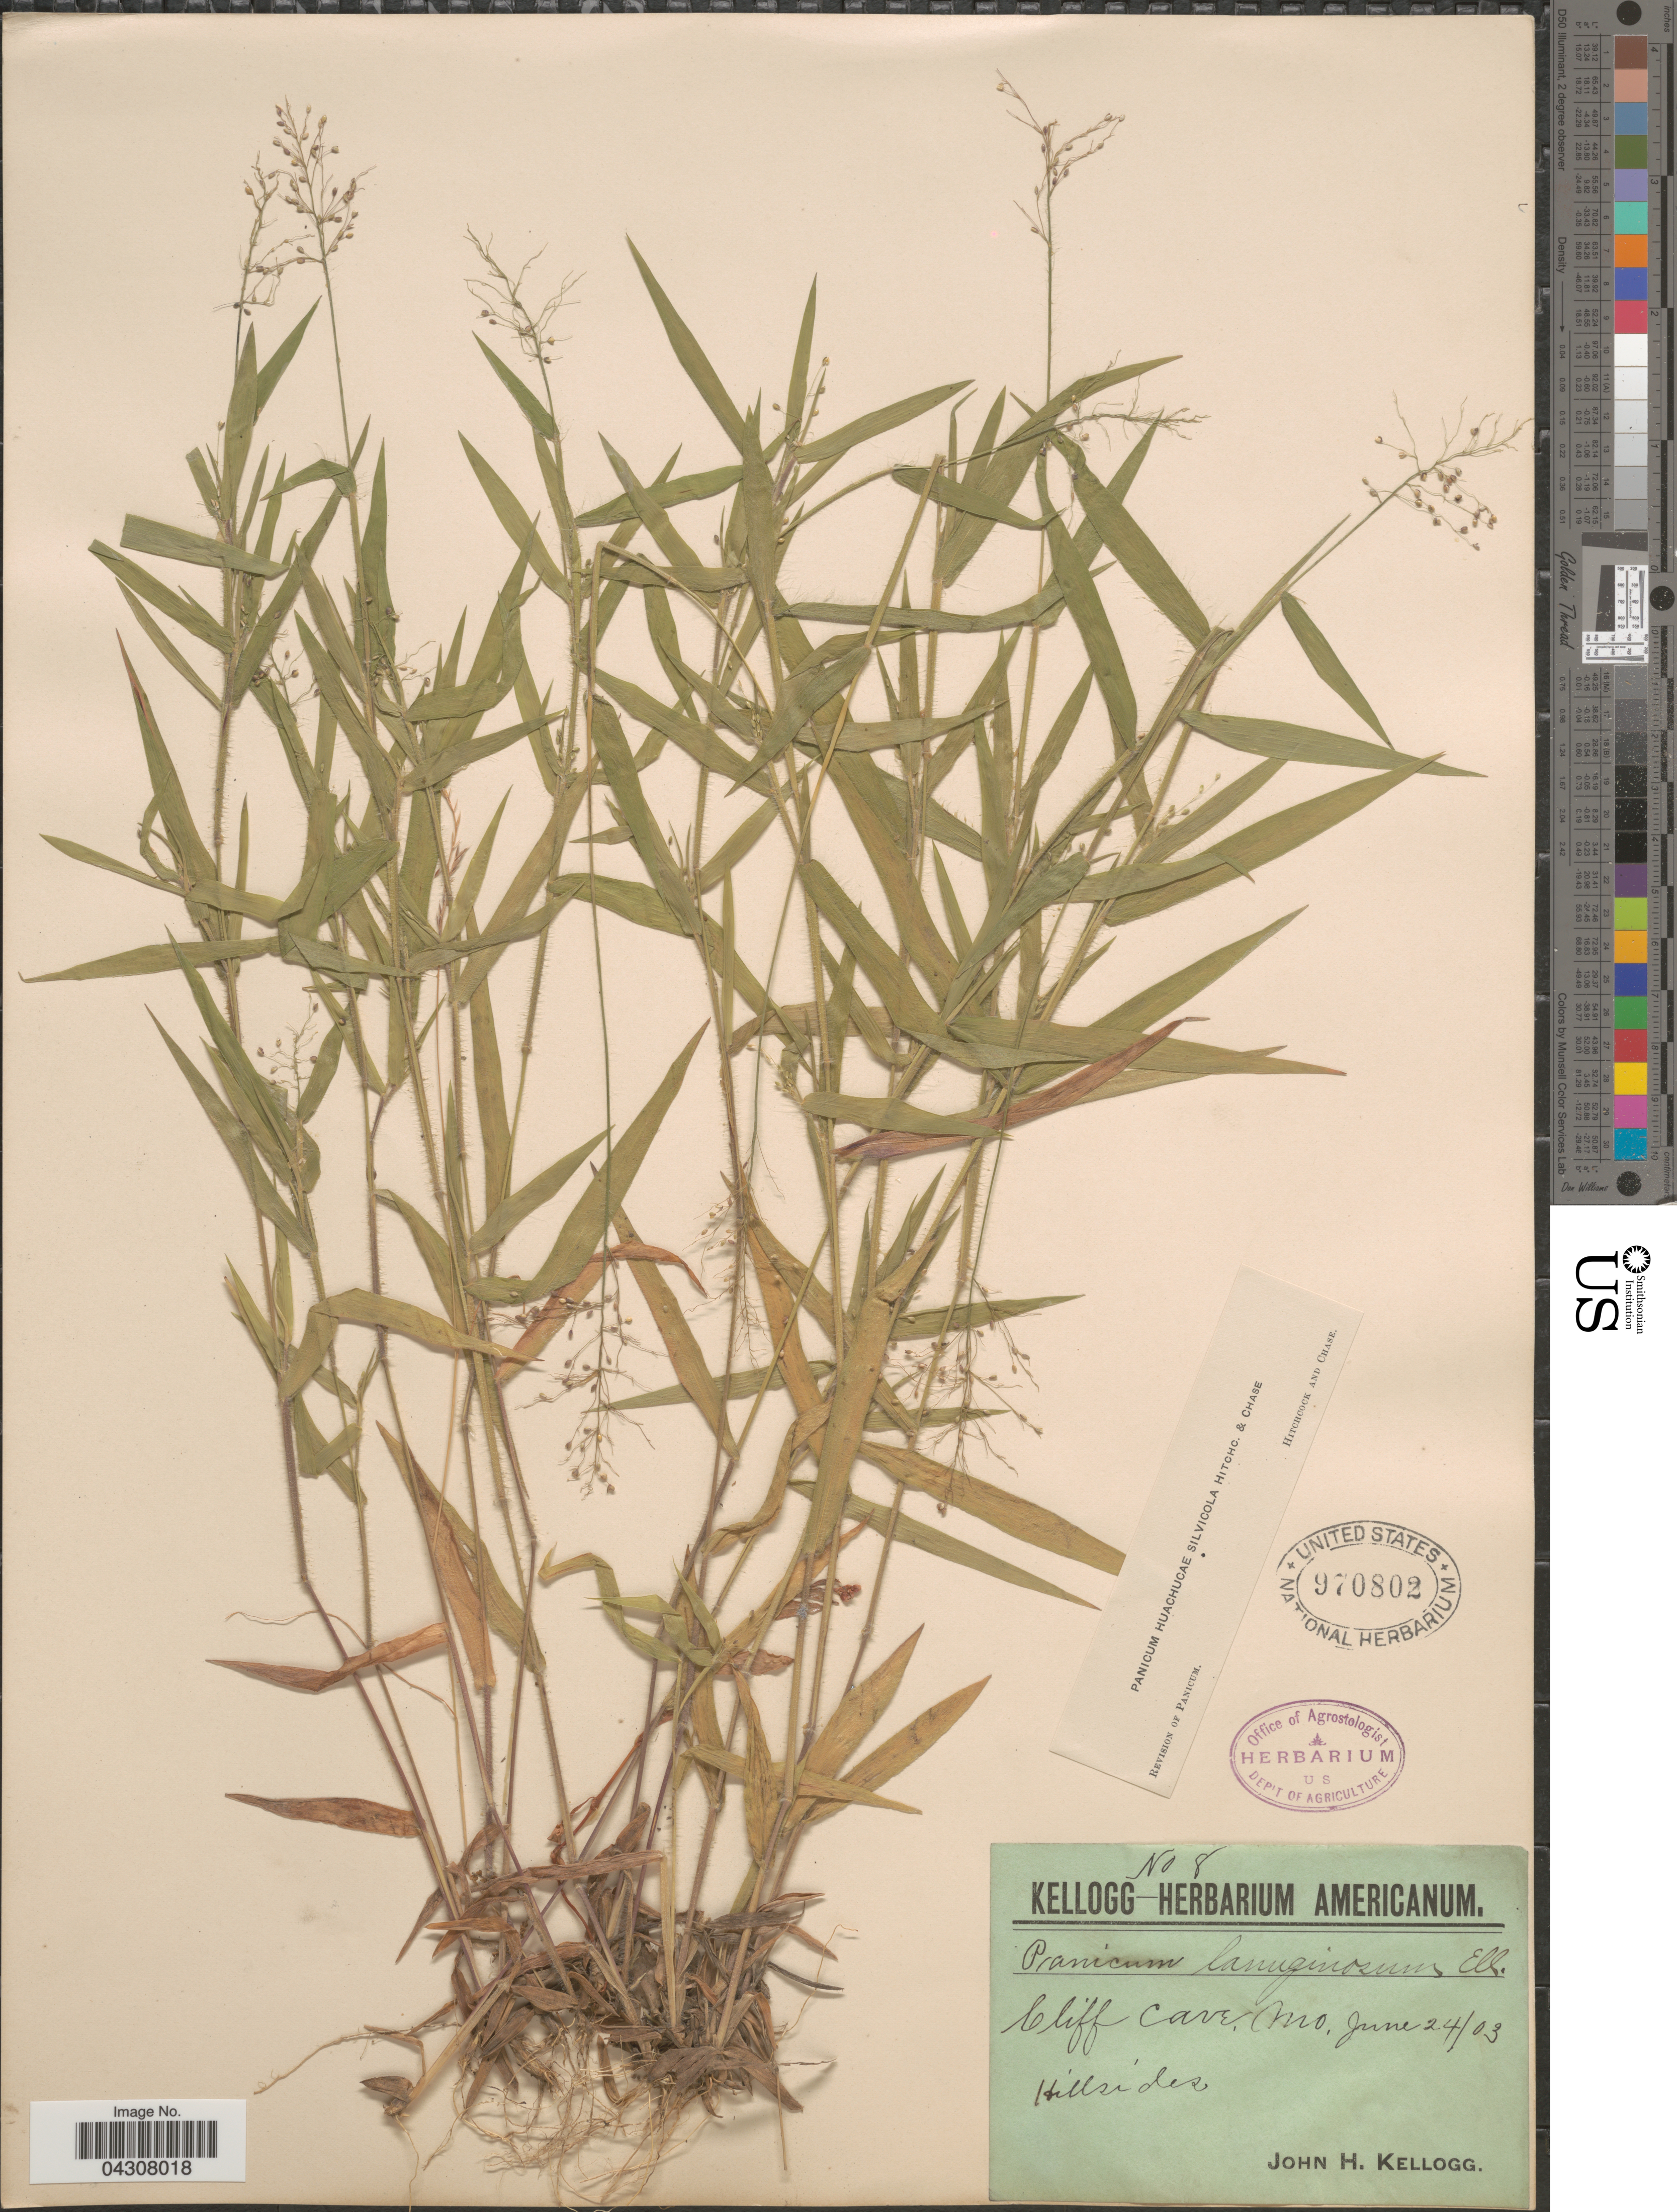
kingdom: Plantae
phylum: Tracheophyta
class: Liliopsida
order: Poales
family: Poaceae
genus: Dichanthelium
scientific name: Dichanthelium acuminatum var. acuminatum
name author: (Sw.) Gould & C.A. Clark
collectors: J. H. Kellogg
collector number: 8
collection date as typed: Transcribed d/m/y: 24/6/3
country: United States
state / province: Missouri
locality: Cliff Cave, Hillsides.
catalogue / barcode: US 970802